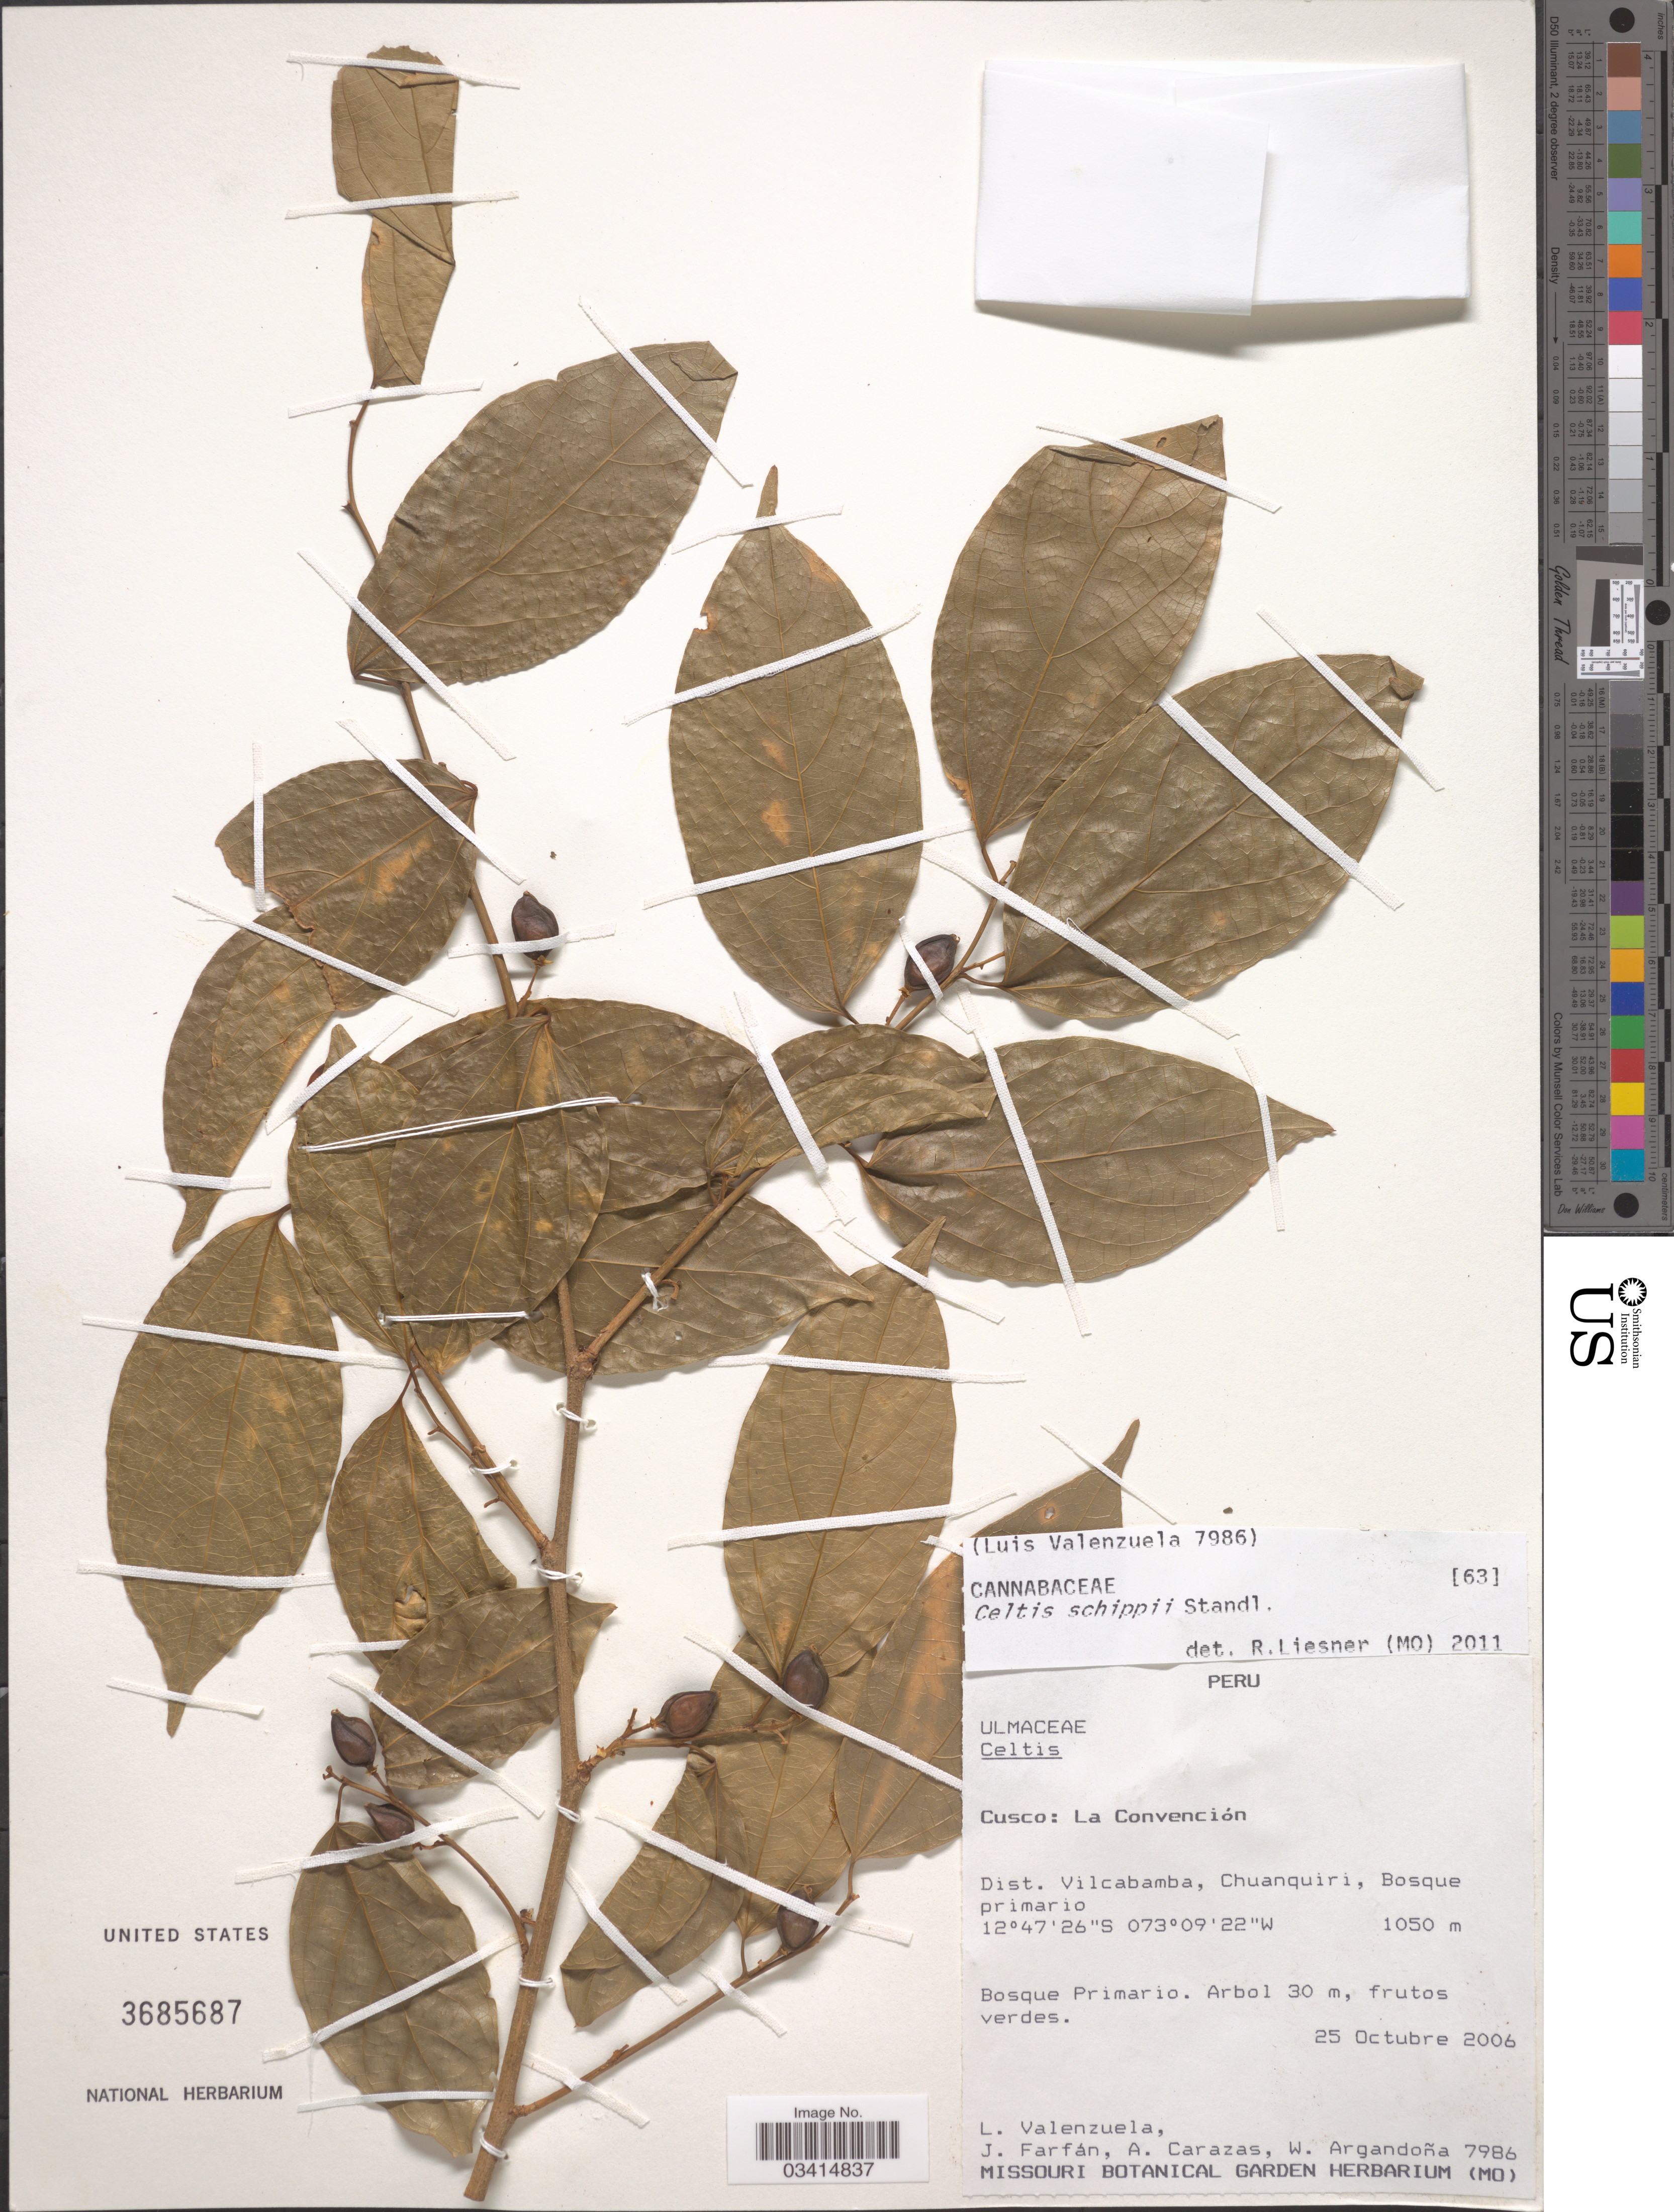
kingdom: Plantae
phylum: Tracheophyta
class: Magnoliopsida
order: Rosales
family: Cannabaceae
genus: Celtis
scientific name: Celtis schippii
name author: Standl.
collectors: L. Valenzuela, J. Farfán, A. Carazas & W. Argandona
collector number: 7986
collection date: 2006-10-25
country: Peru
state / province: Cusco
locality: La Convención. Dist. Vilcabamba, Chuanquiri.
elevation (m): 1050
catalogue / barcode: US 3685687